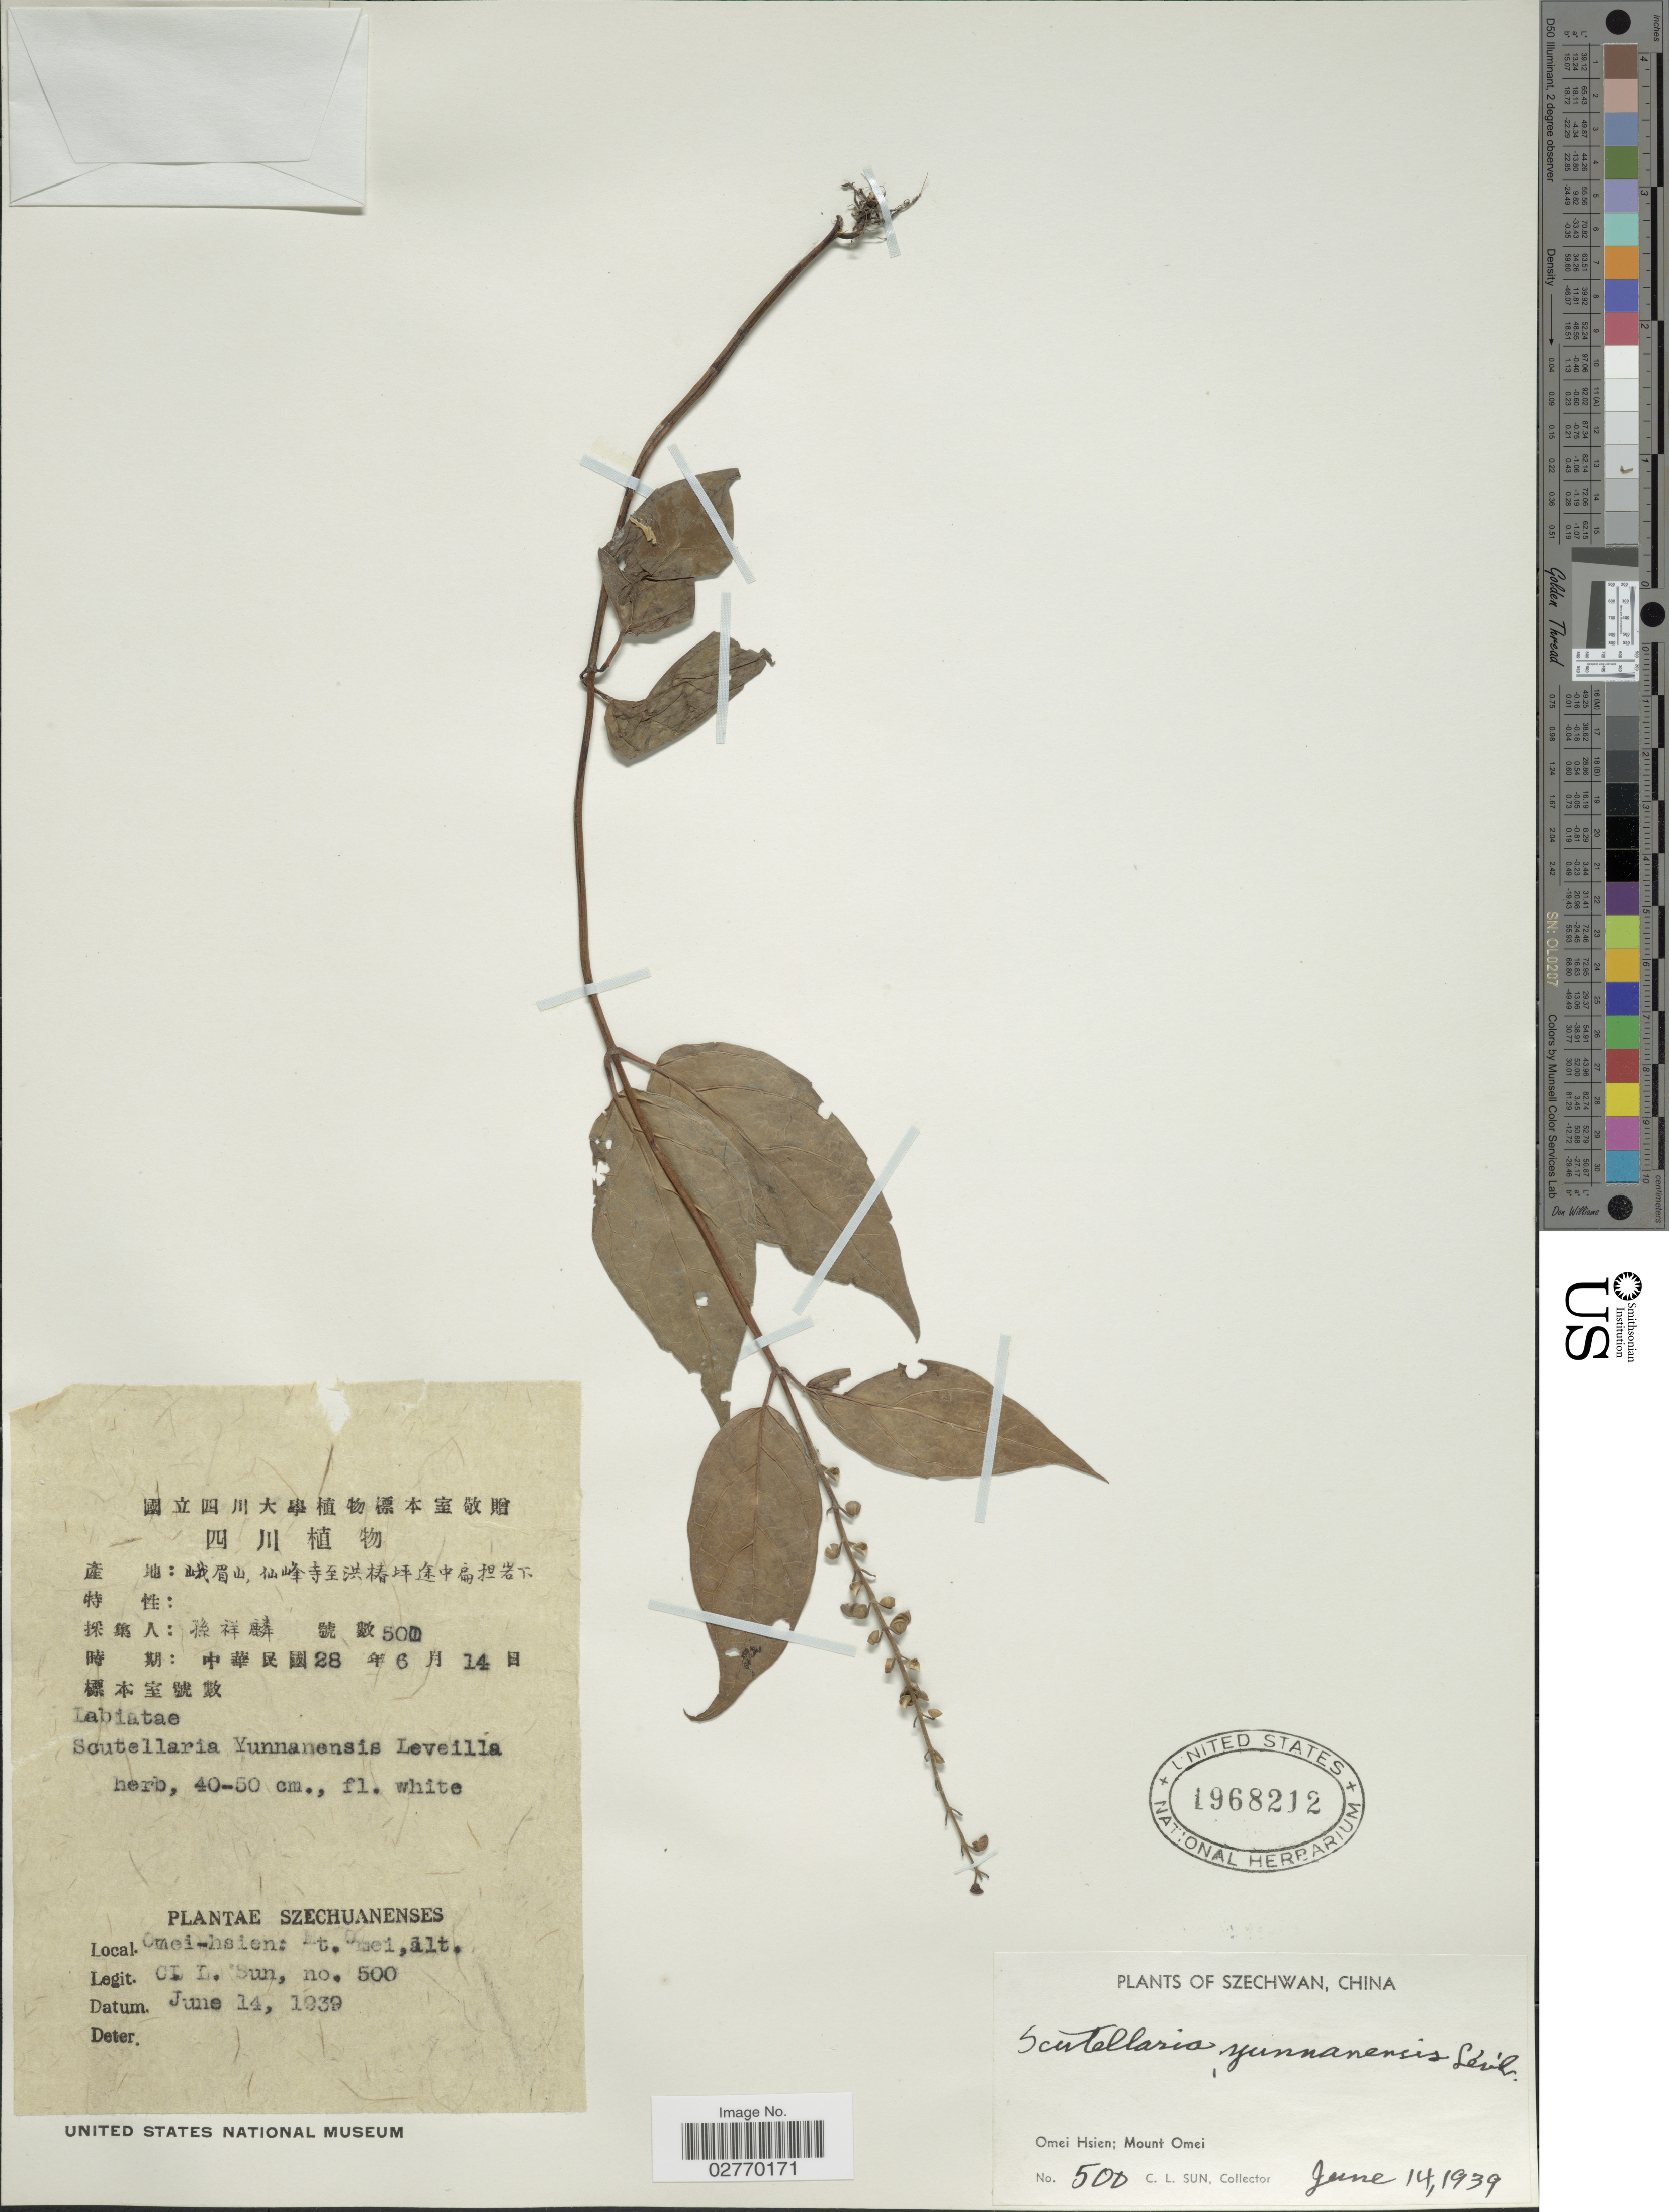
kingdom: Plantae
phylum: Tracheophyta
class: Magnoliopsida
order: Lamiales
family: Lamiaceae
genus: Scutellaria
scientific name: Scutellaria yunnanensis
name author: H. Lév.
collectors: C. Sun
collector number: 500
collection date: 1939-06-14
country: China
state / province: Sichuan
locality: Szechuanenses. Omei Hsien; Mount Omei.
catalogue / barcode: US 1968212